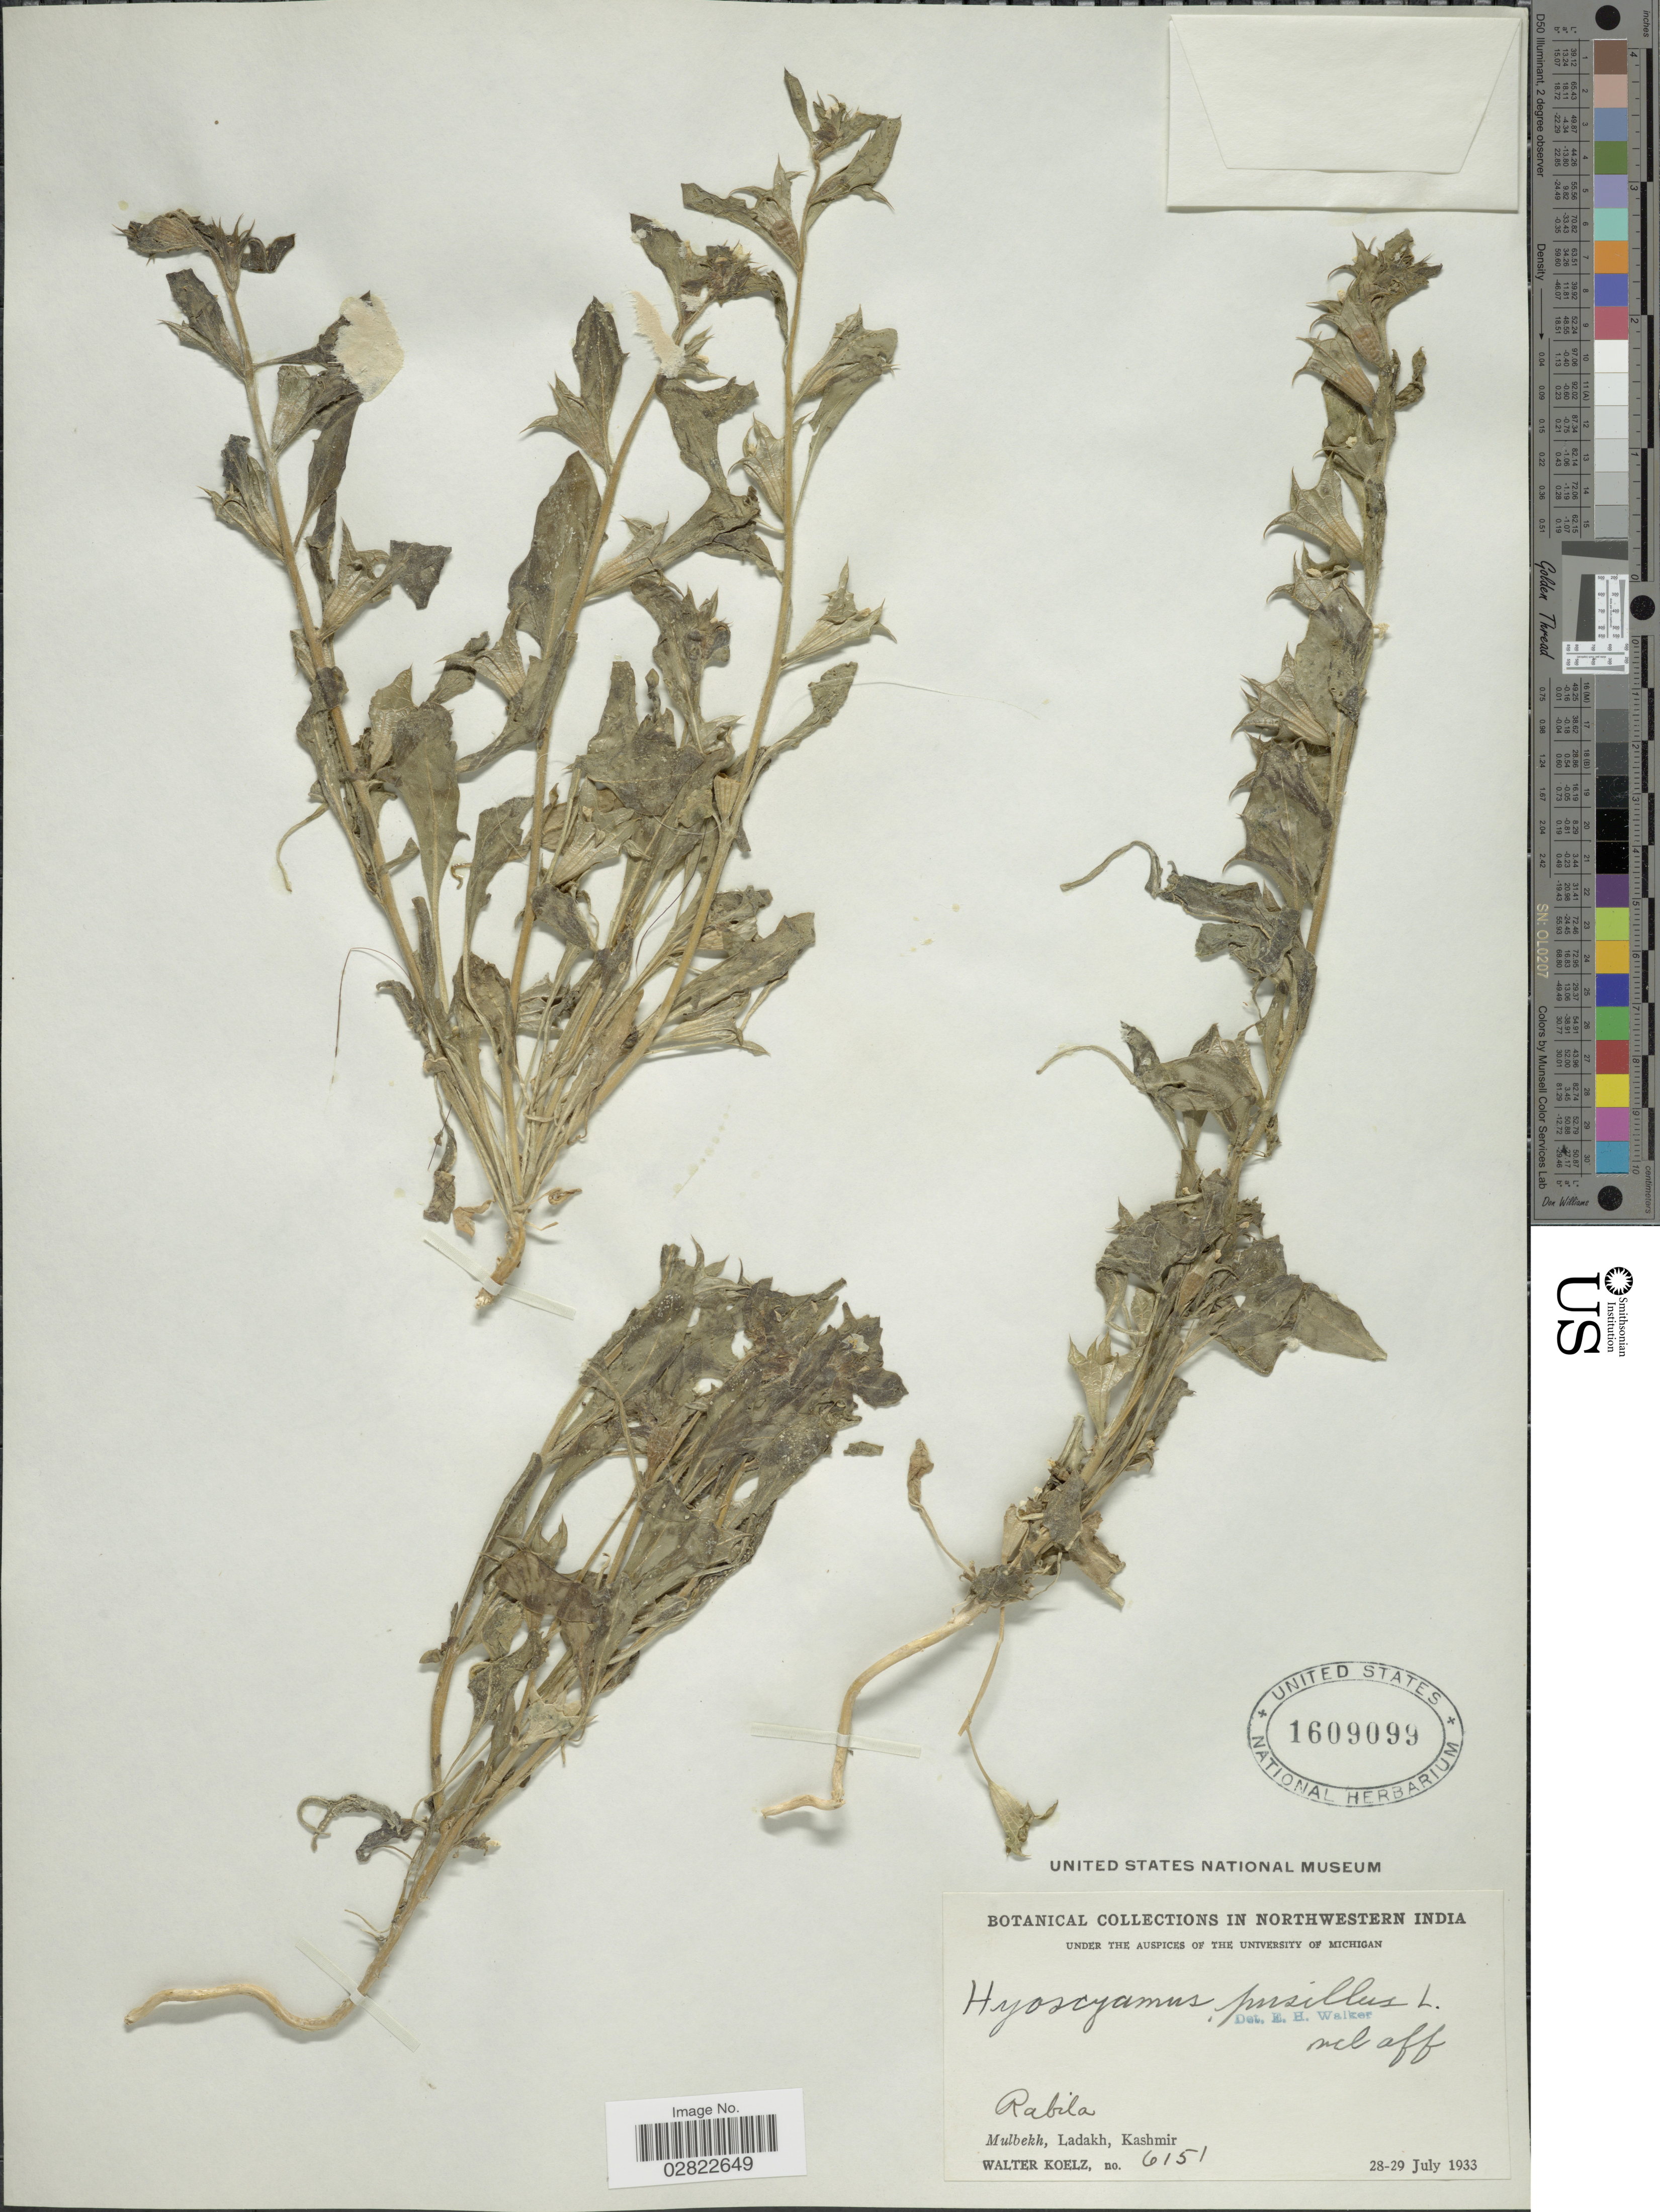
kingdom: Plantae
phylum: Tracheophyta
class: Magnoliopsida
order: Solanales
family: Solanaceae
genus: Hyoscyamus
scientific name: Hyoscyamus pusillus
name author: L.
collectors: W. N. Koelz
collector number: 6151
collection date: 1933-07-28/1933-07-29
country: India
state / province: Jammu and Kashmir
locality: Northwestern India, Rabila, Mulbekh, Ladakh, Kashmir.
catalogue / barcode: US 1609099